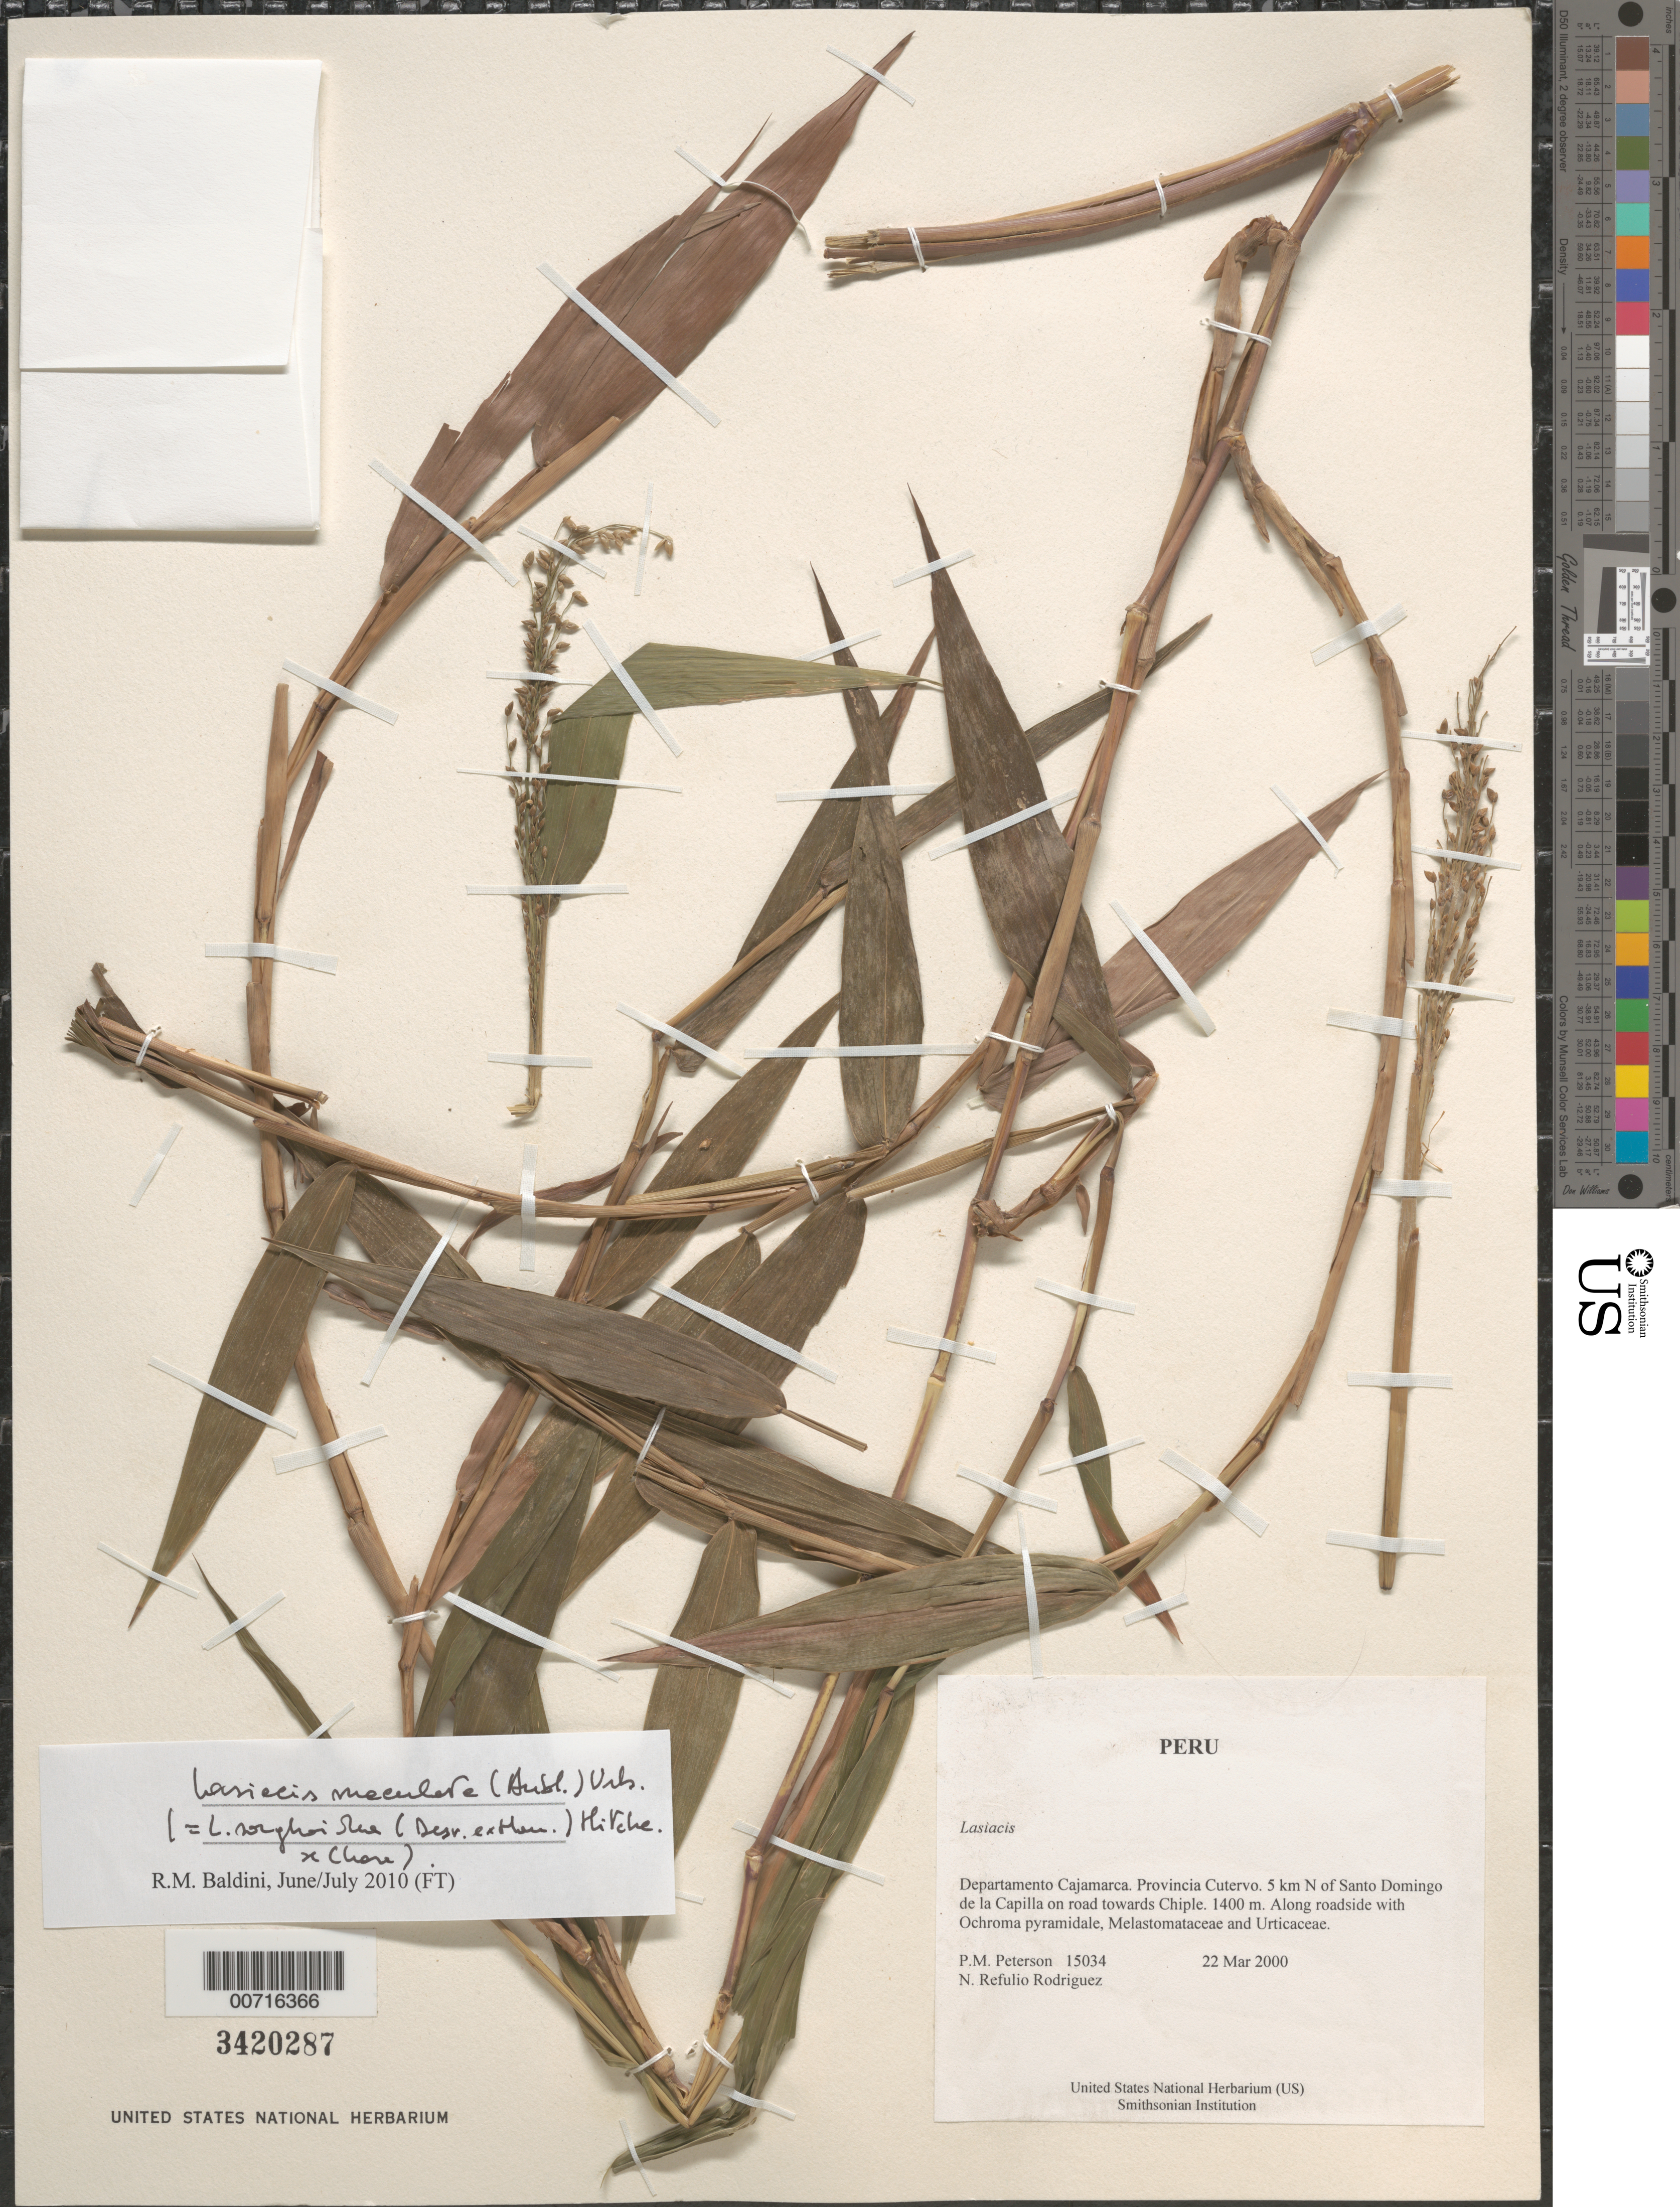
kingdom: Plantae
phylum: Tracheophyta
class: Liliopsida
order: Poales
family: Poaceae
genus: Lasiacis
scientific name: Lasiacis maculata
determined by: Baldini, R. M.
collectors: P. M. Peterson & N. Refulio-Rodríguez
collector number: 15034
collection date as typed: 22 Mar 2000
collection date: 2000-03-22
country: Peru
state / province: Cajamarca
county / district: Cutervo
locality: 5 km N of Santo Domingo de la Capilla on road towards Chiple.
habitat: Along roadside with Ochroma pyramidale, Melastomataceae and Urticaceae.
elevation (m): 1400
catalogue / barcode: US 3420287